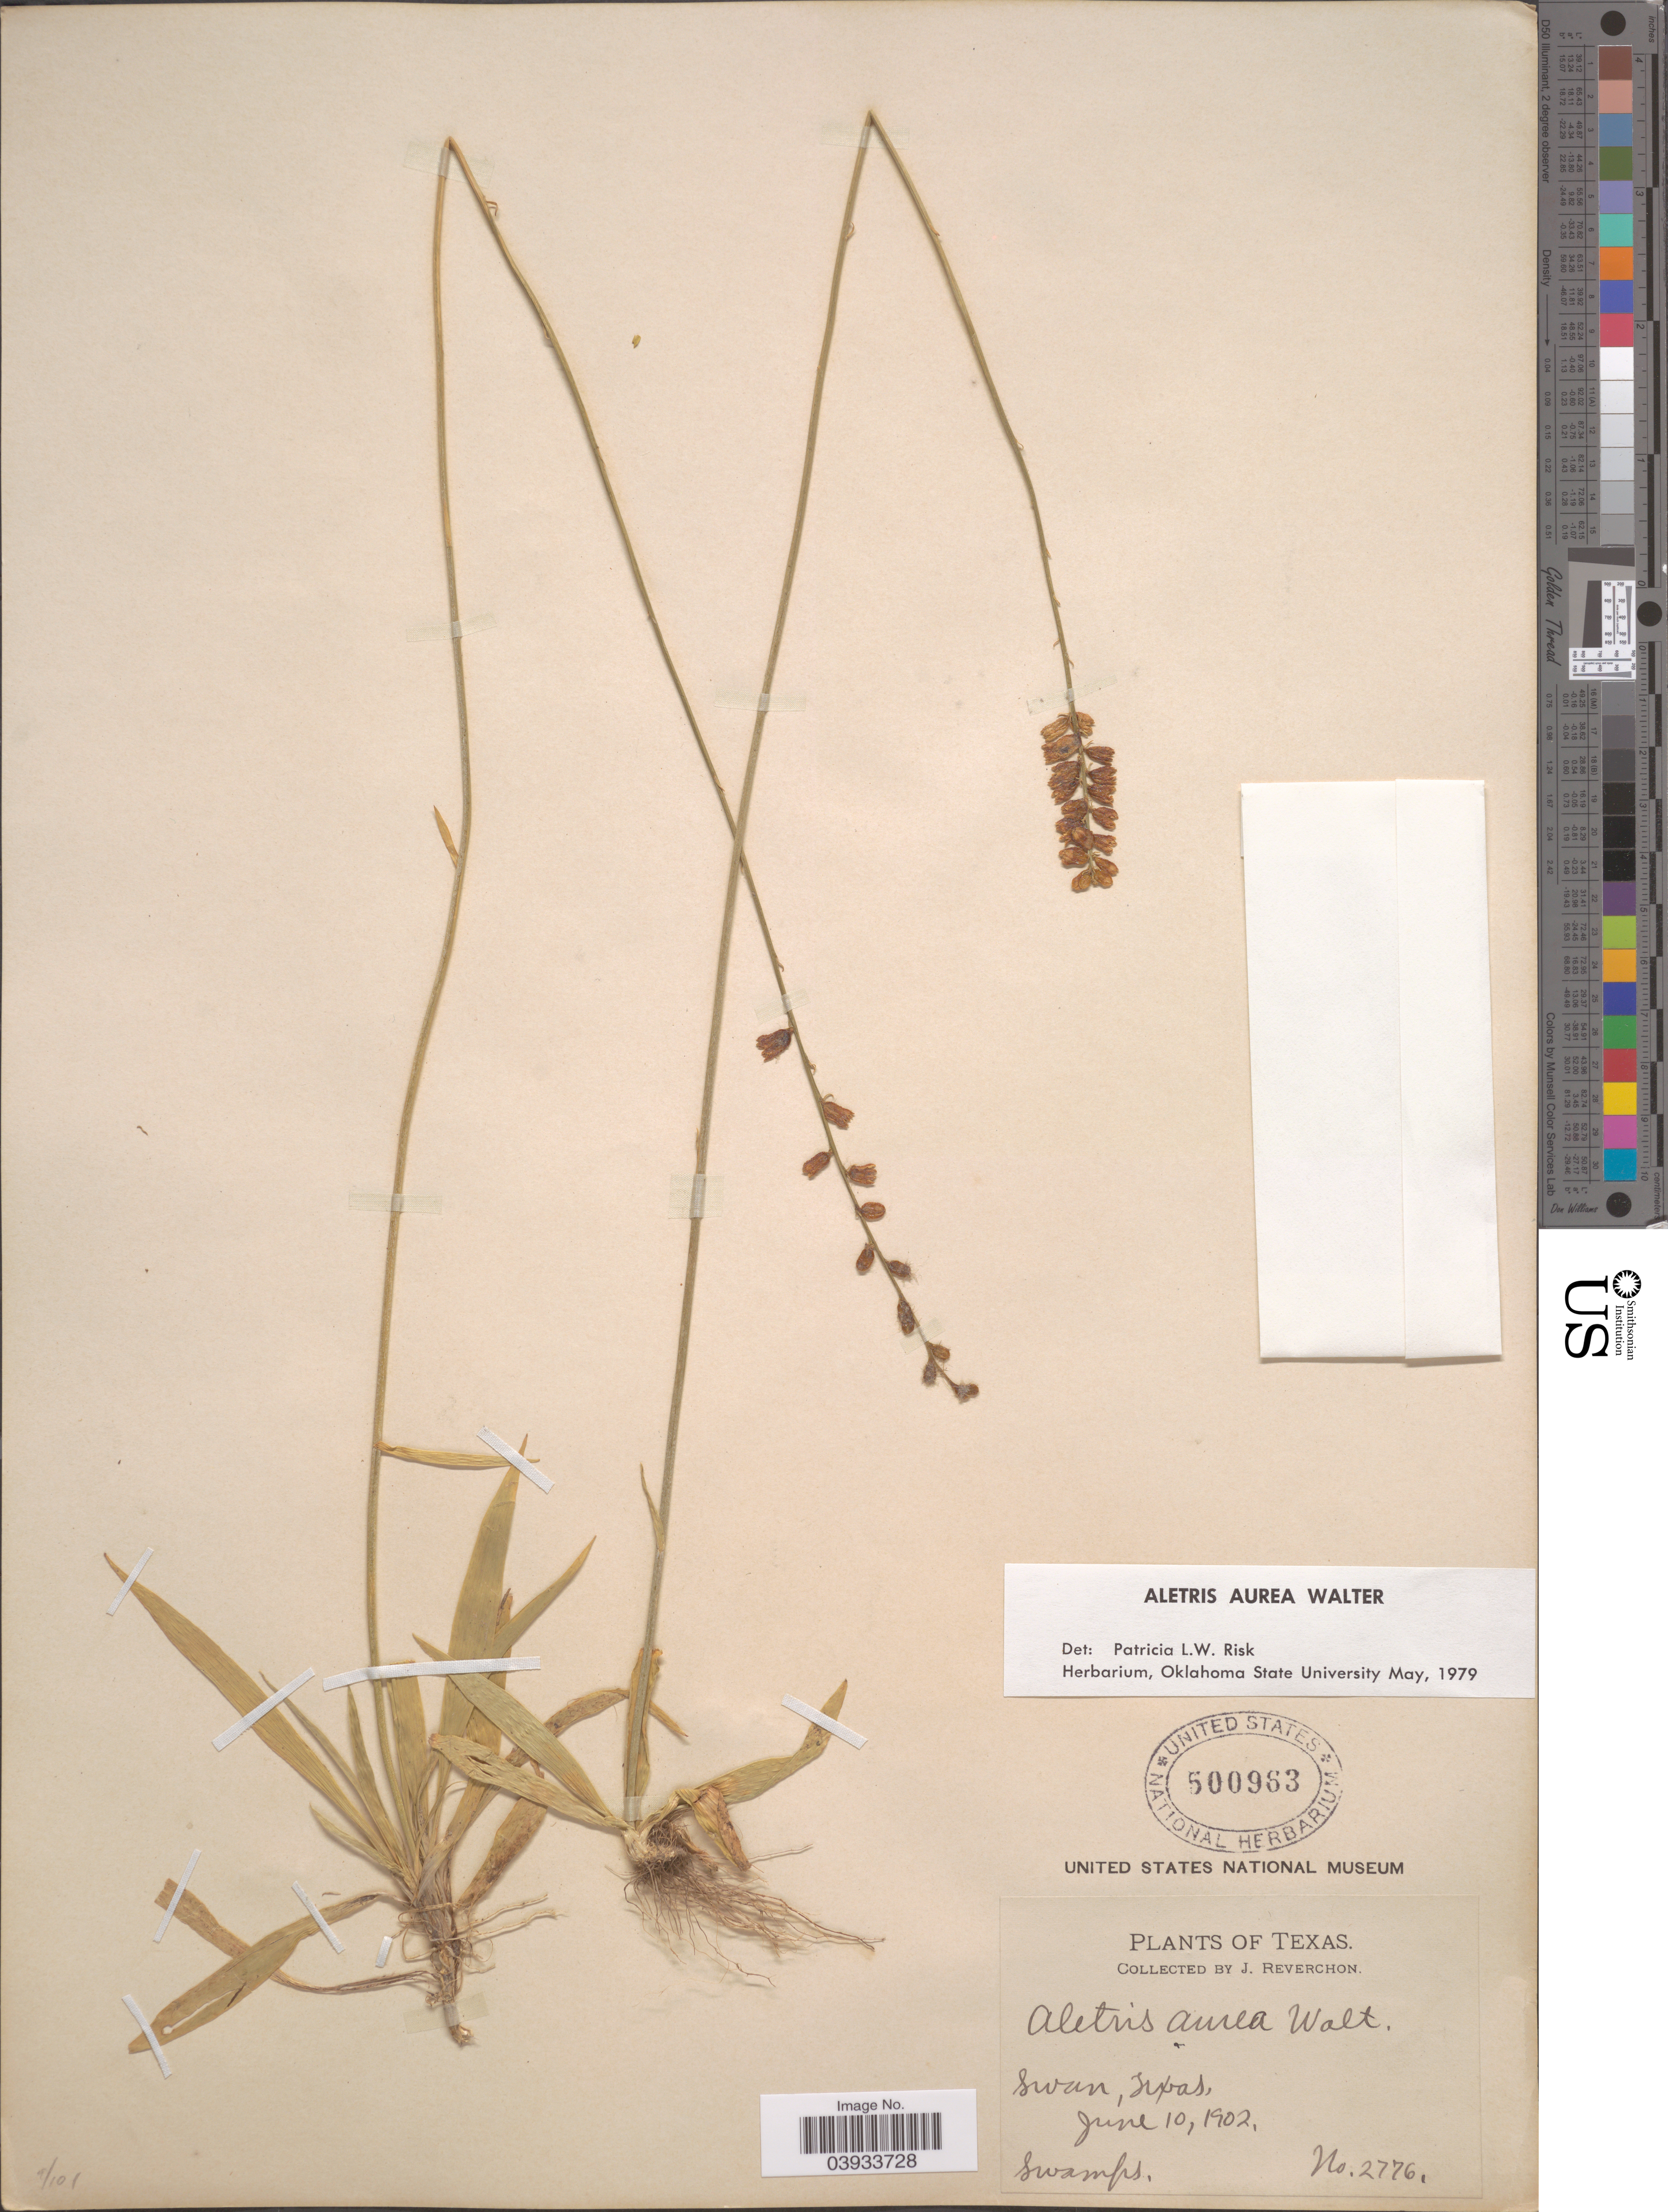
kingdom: Plantae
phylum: Tracheophyta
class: Liliopsida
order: Dioscoreales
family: Nartheciaceae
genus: Aletris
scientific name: Aletris aurea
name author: Walter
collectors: J. Reverchon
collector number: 2776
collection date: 1902-06-10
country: United States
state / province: Texas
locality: Swan.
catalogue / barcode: US 500963